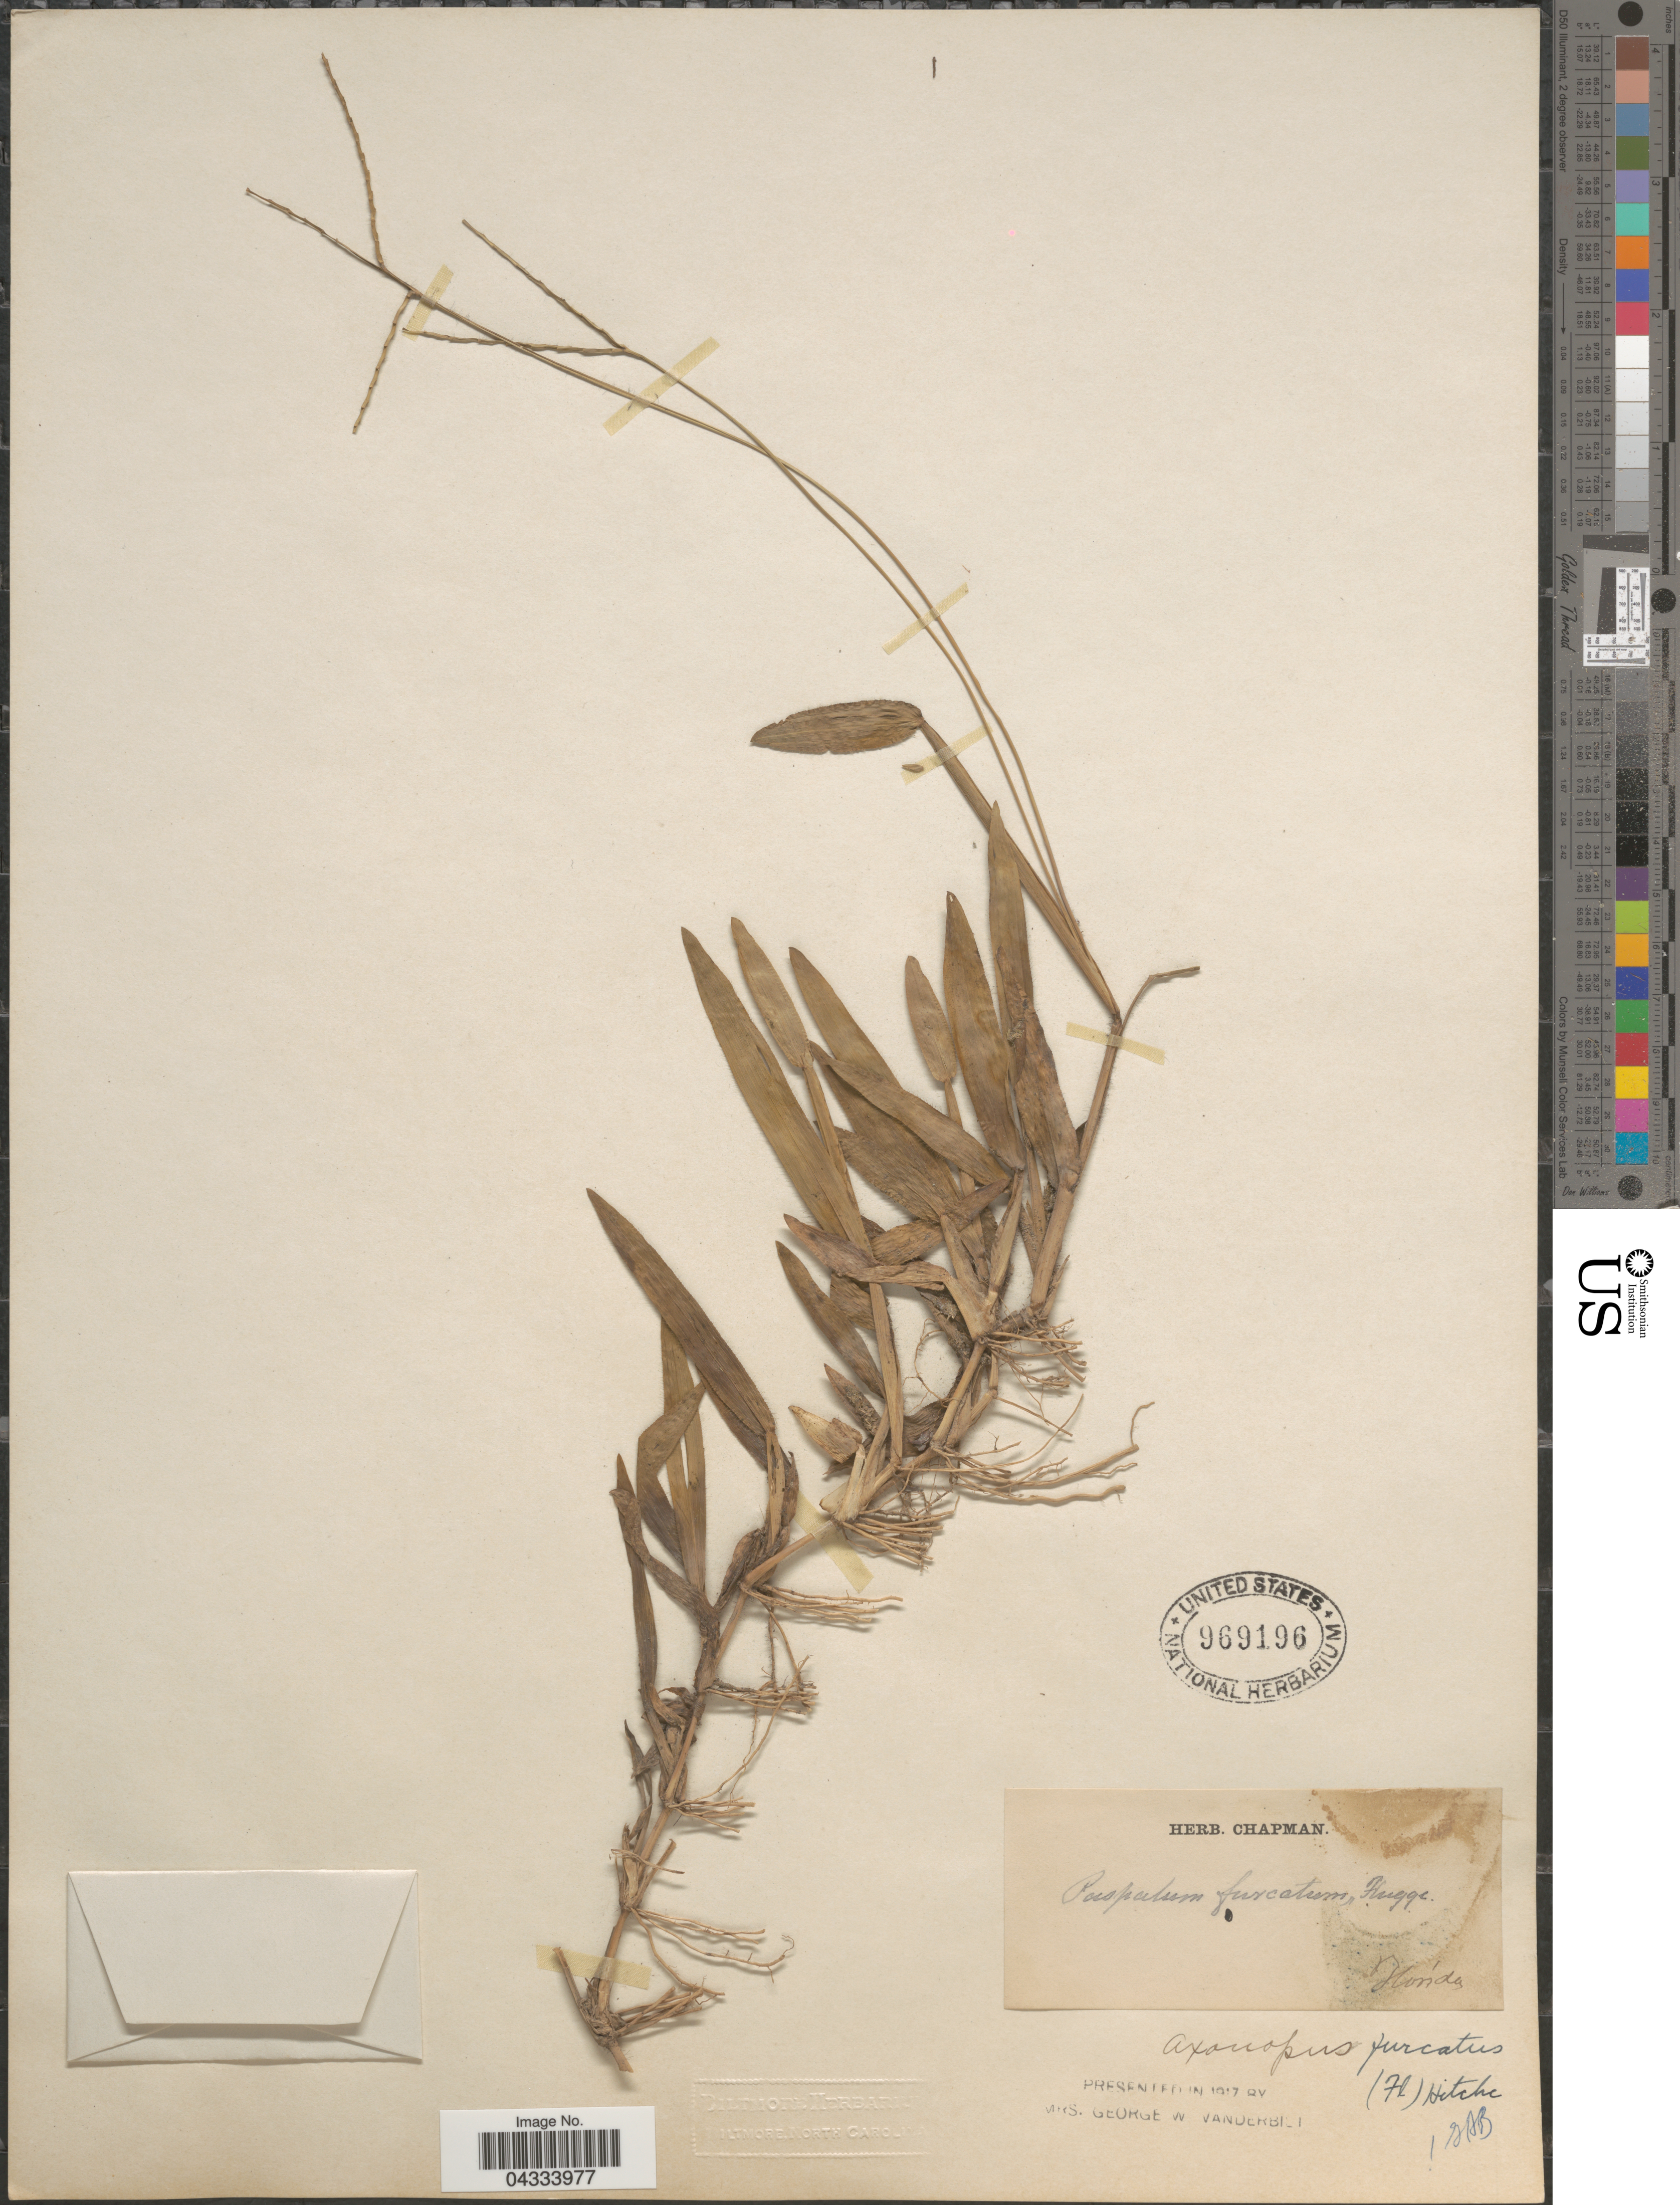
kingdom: Plantae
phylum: Tracheophyta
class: Liliopsida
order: Poales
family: Poaceae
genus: Axonopus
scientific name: Axonopus furcatus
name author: (Flüggé) Hitchc.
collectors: ex herb. Chapman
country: United States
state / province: Florida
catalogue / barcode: US 969196